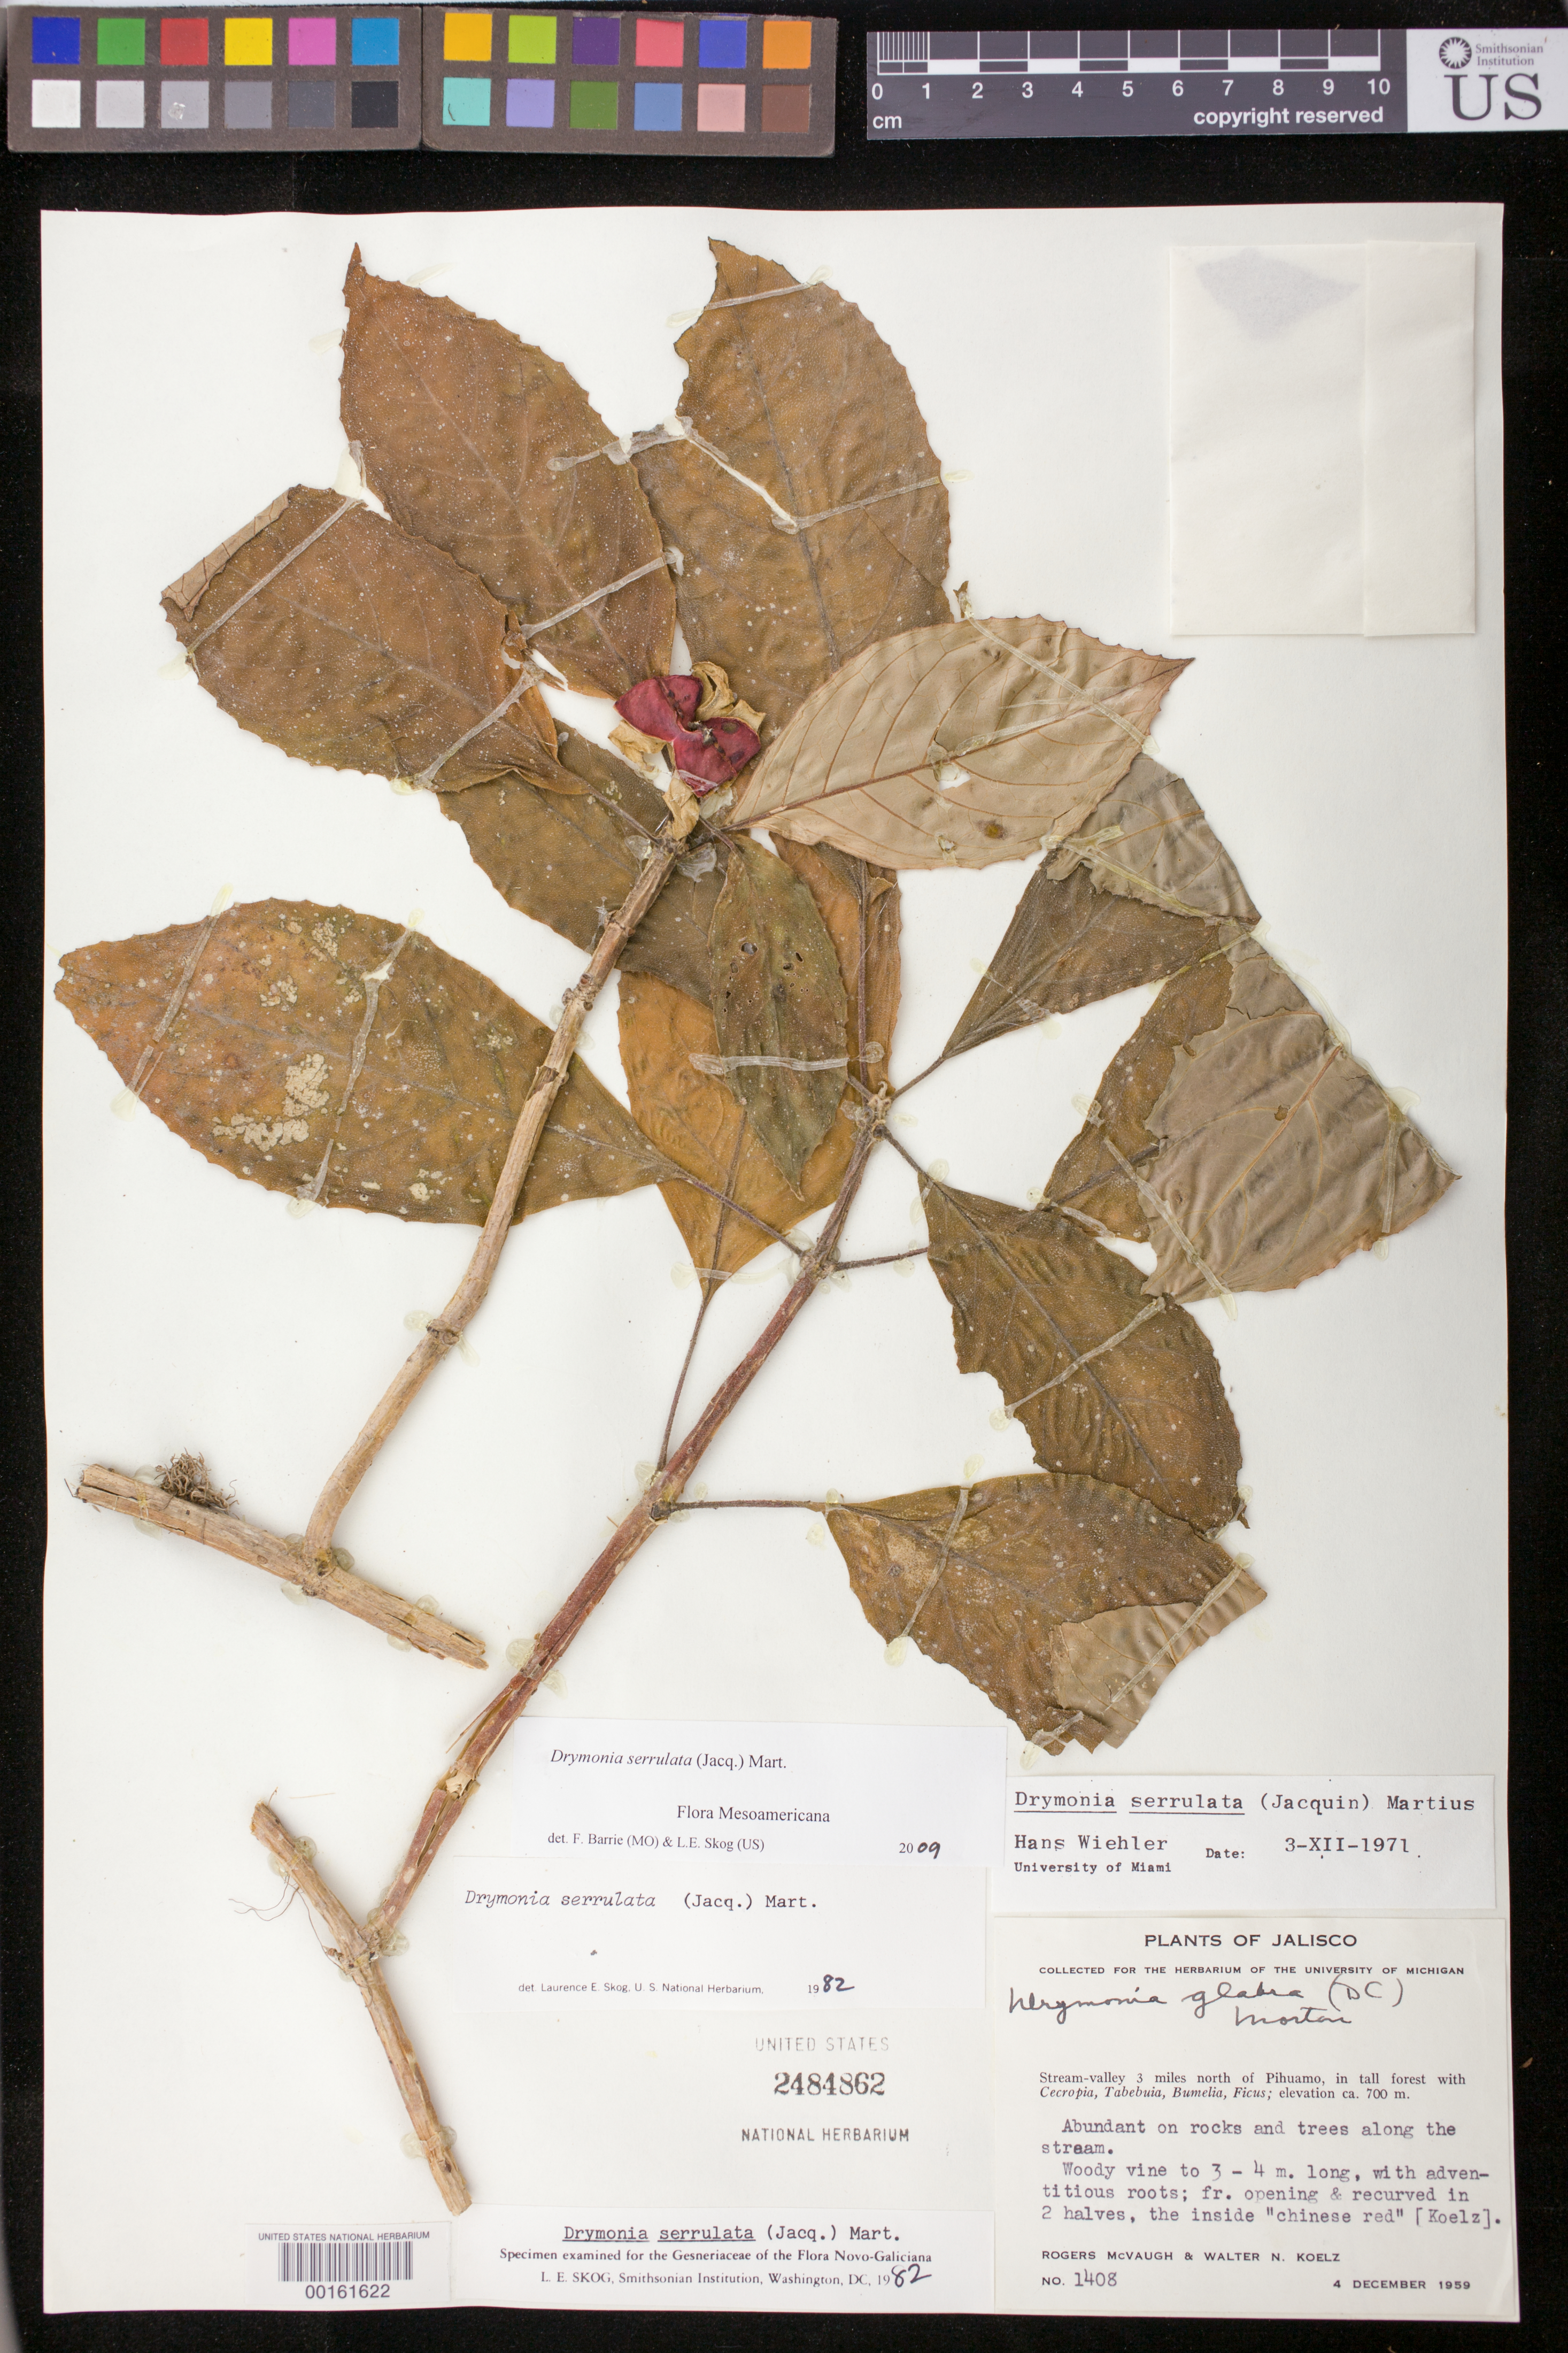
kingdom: Plantae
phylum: Tracheophyta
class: Magnoliopsida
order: Lamiales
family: Gesneriaceae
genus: Drymonia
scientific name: Drymonia serrulata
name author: (Jacq.) Mart.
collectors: R. McVaugh & W. N. Koelz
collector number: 1408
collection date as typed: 04 Dec 1959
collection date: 1959-12-04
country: Mexico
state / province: Jalisco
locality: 3 mi N of Pihuamo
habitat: Stream-valley; tall forest with Cecropia, Tabebuia, Bumelia, Ficus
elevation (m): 700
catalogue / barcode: US 2484862